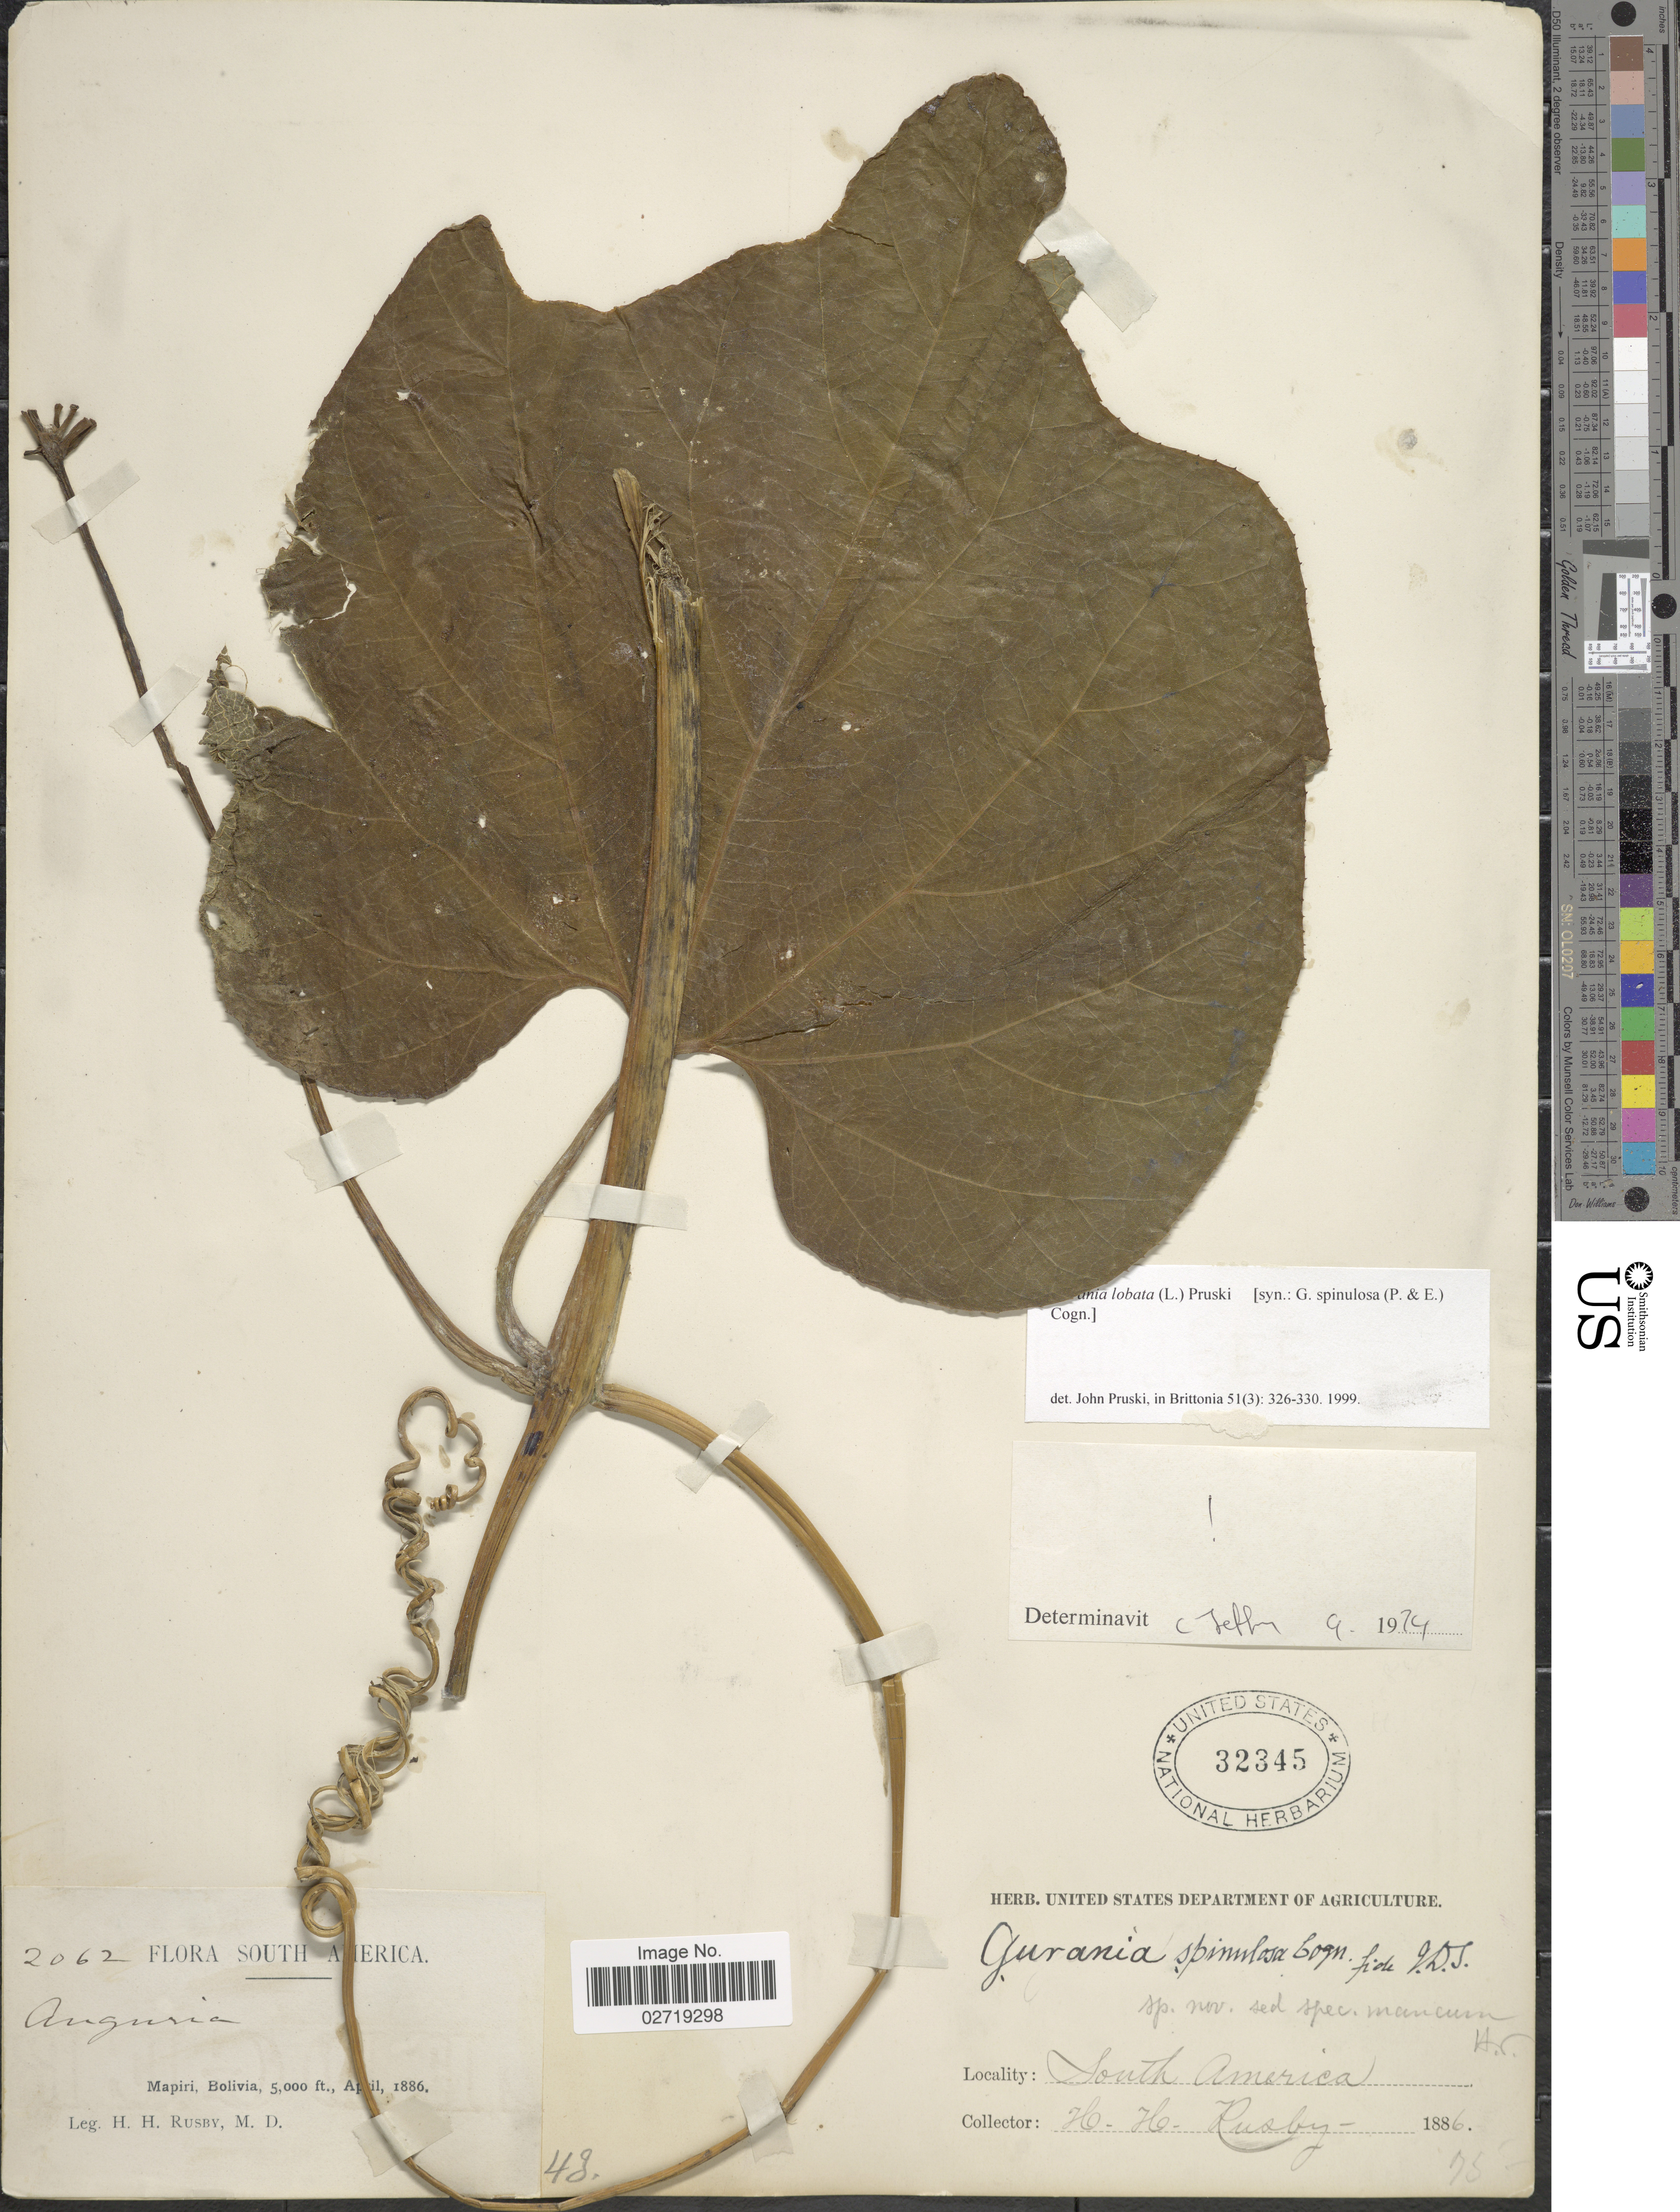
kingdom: Plantae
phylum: Tracheophyta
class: Magnoliopsida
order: Cucurbitales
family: Cucurbitaceae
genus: Gurania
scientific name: Gurania lobata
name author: (L.) Pruski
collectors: H. H. Rusby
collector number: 2062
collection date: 1886-04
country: Bolivia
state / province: La Páz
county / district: Larecaja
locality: Mapiri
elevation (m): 1524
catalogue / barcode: US 32345